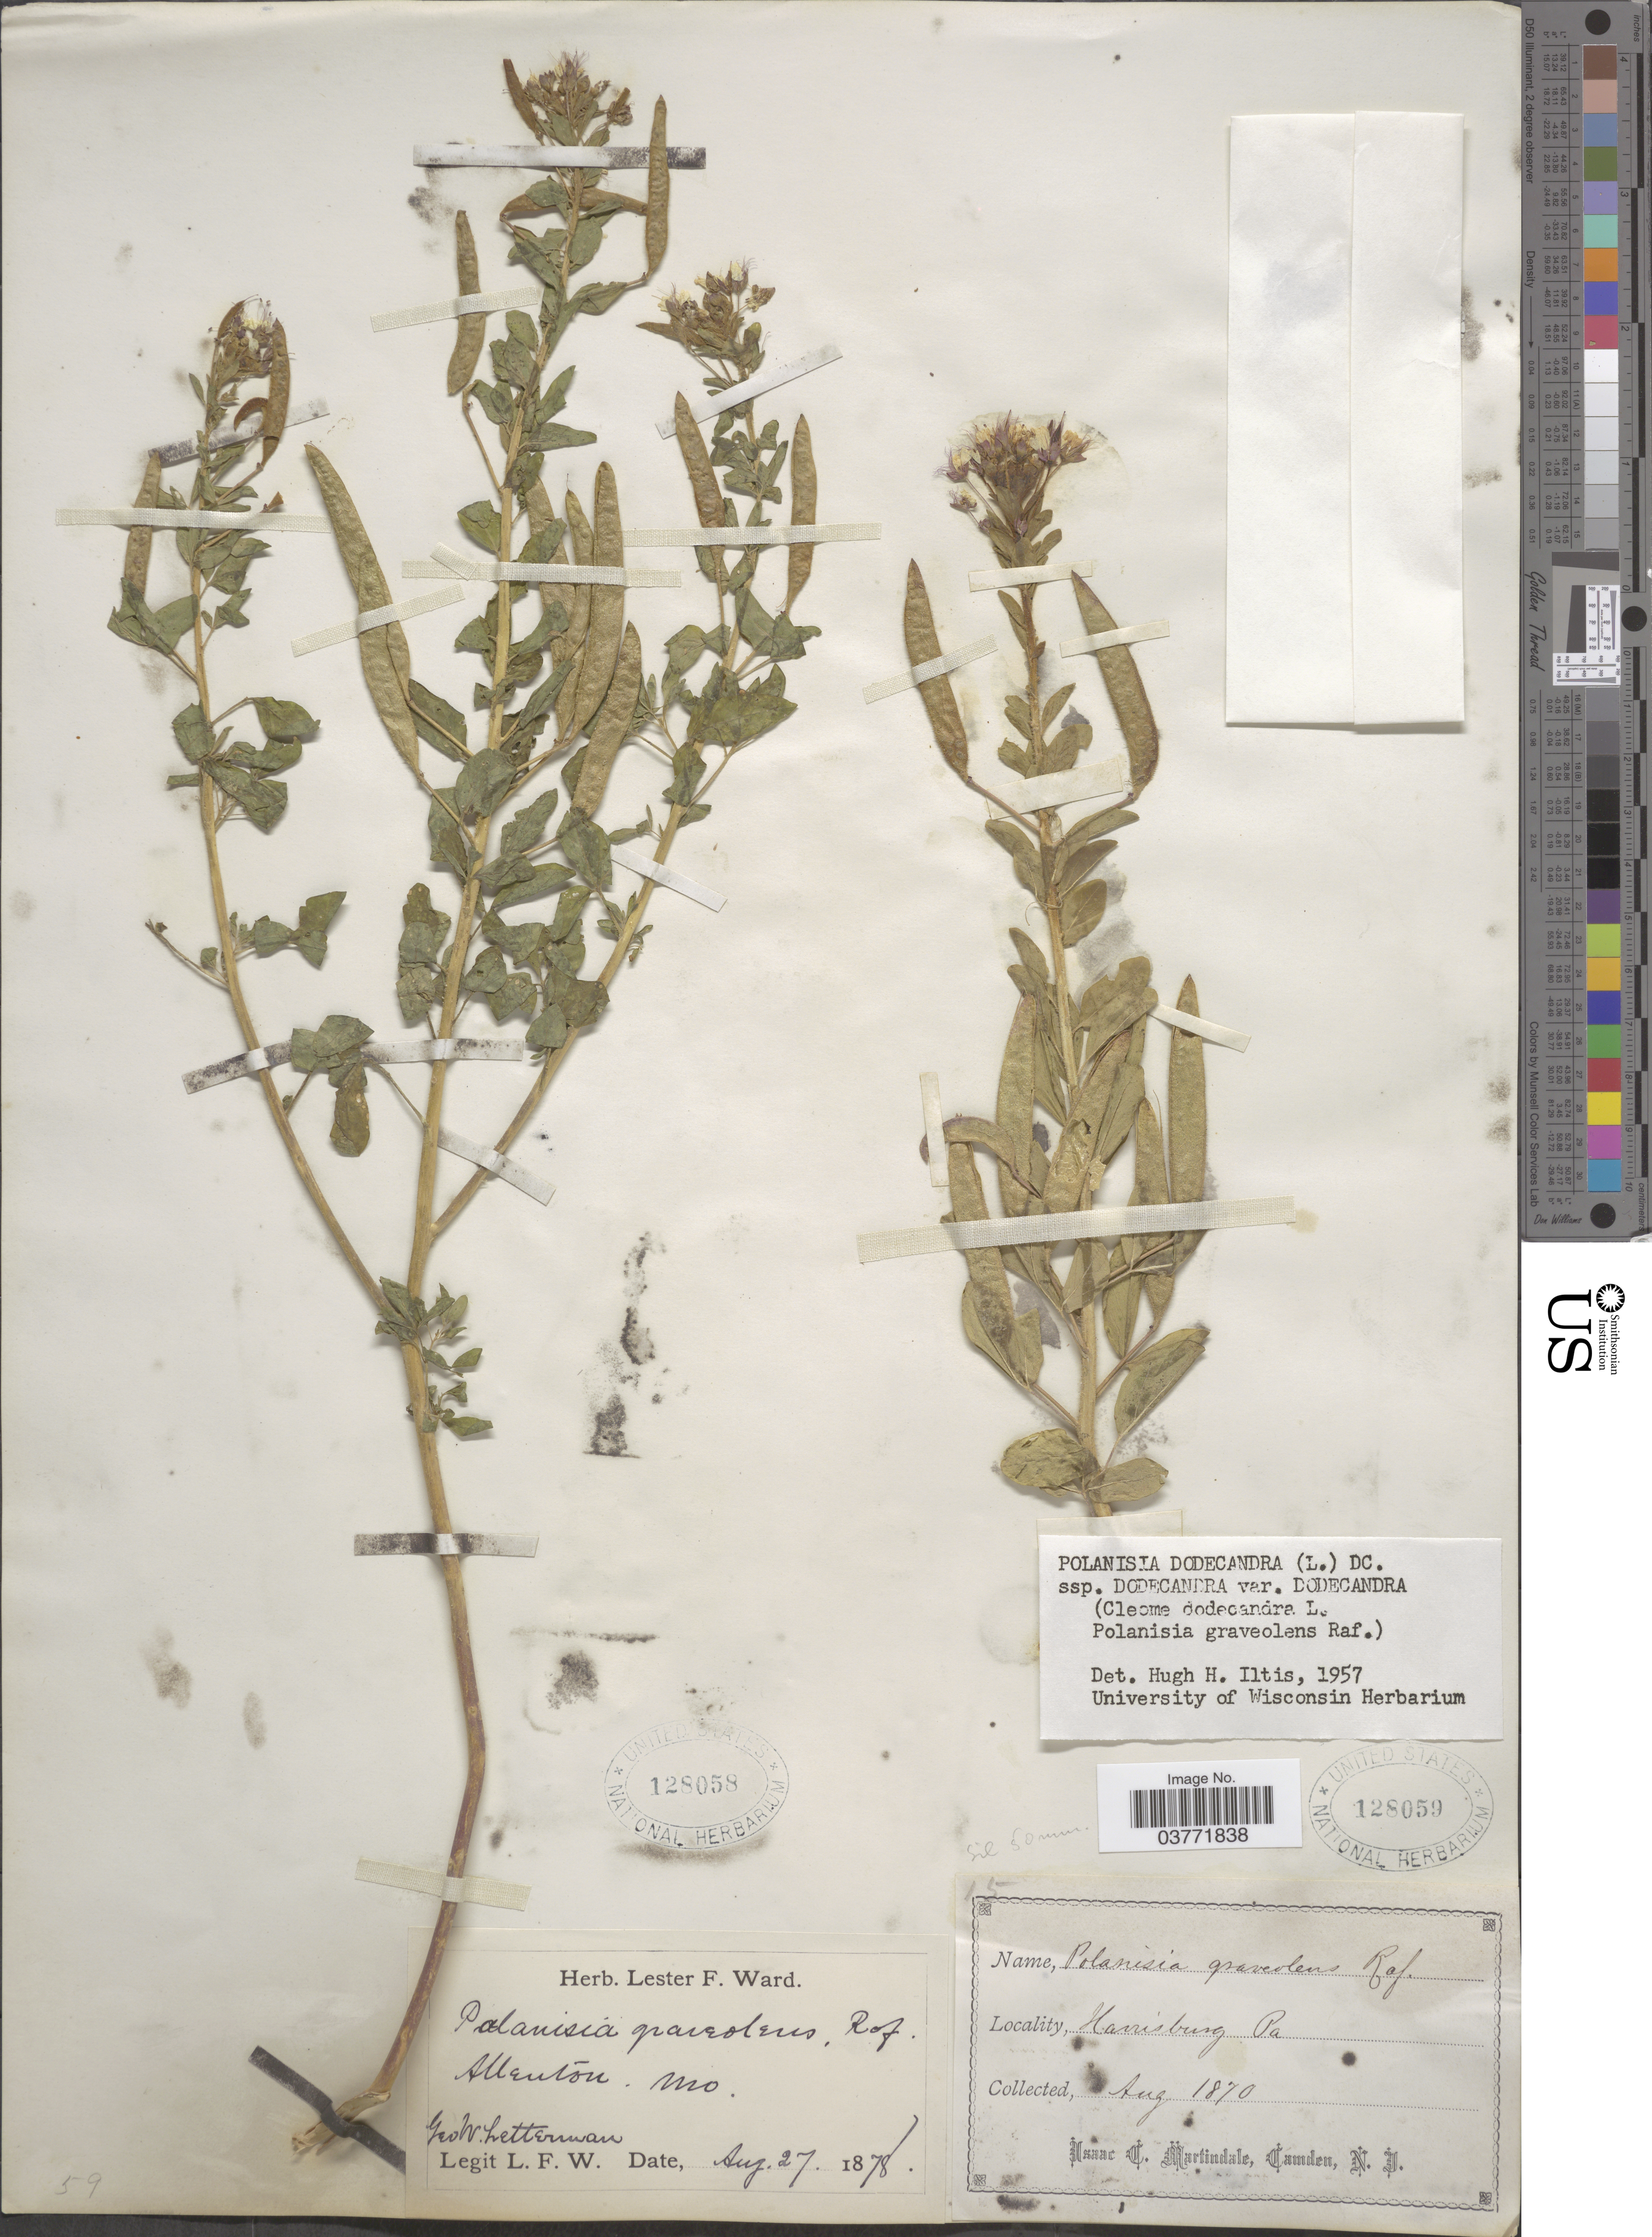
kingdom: Plantae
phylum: Tracheophyta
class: Magnoliopsida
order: Brassicales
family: Cleomaceae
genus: Polanisia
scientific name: Polanisia dodecandra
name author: (L.) DC.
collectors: I. C. Martindale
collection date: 1870-08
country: United States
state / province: Pennsylvania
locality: Harrisburg.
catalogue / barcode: US 128059-2